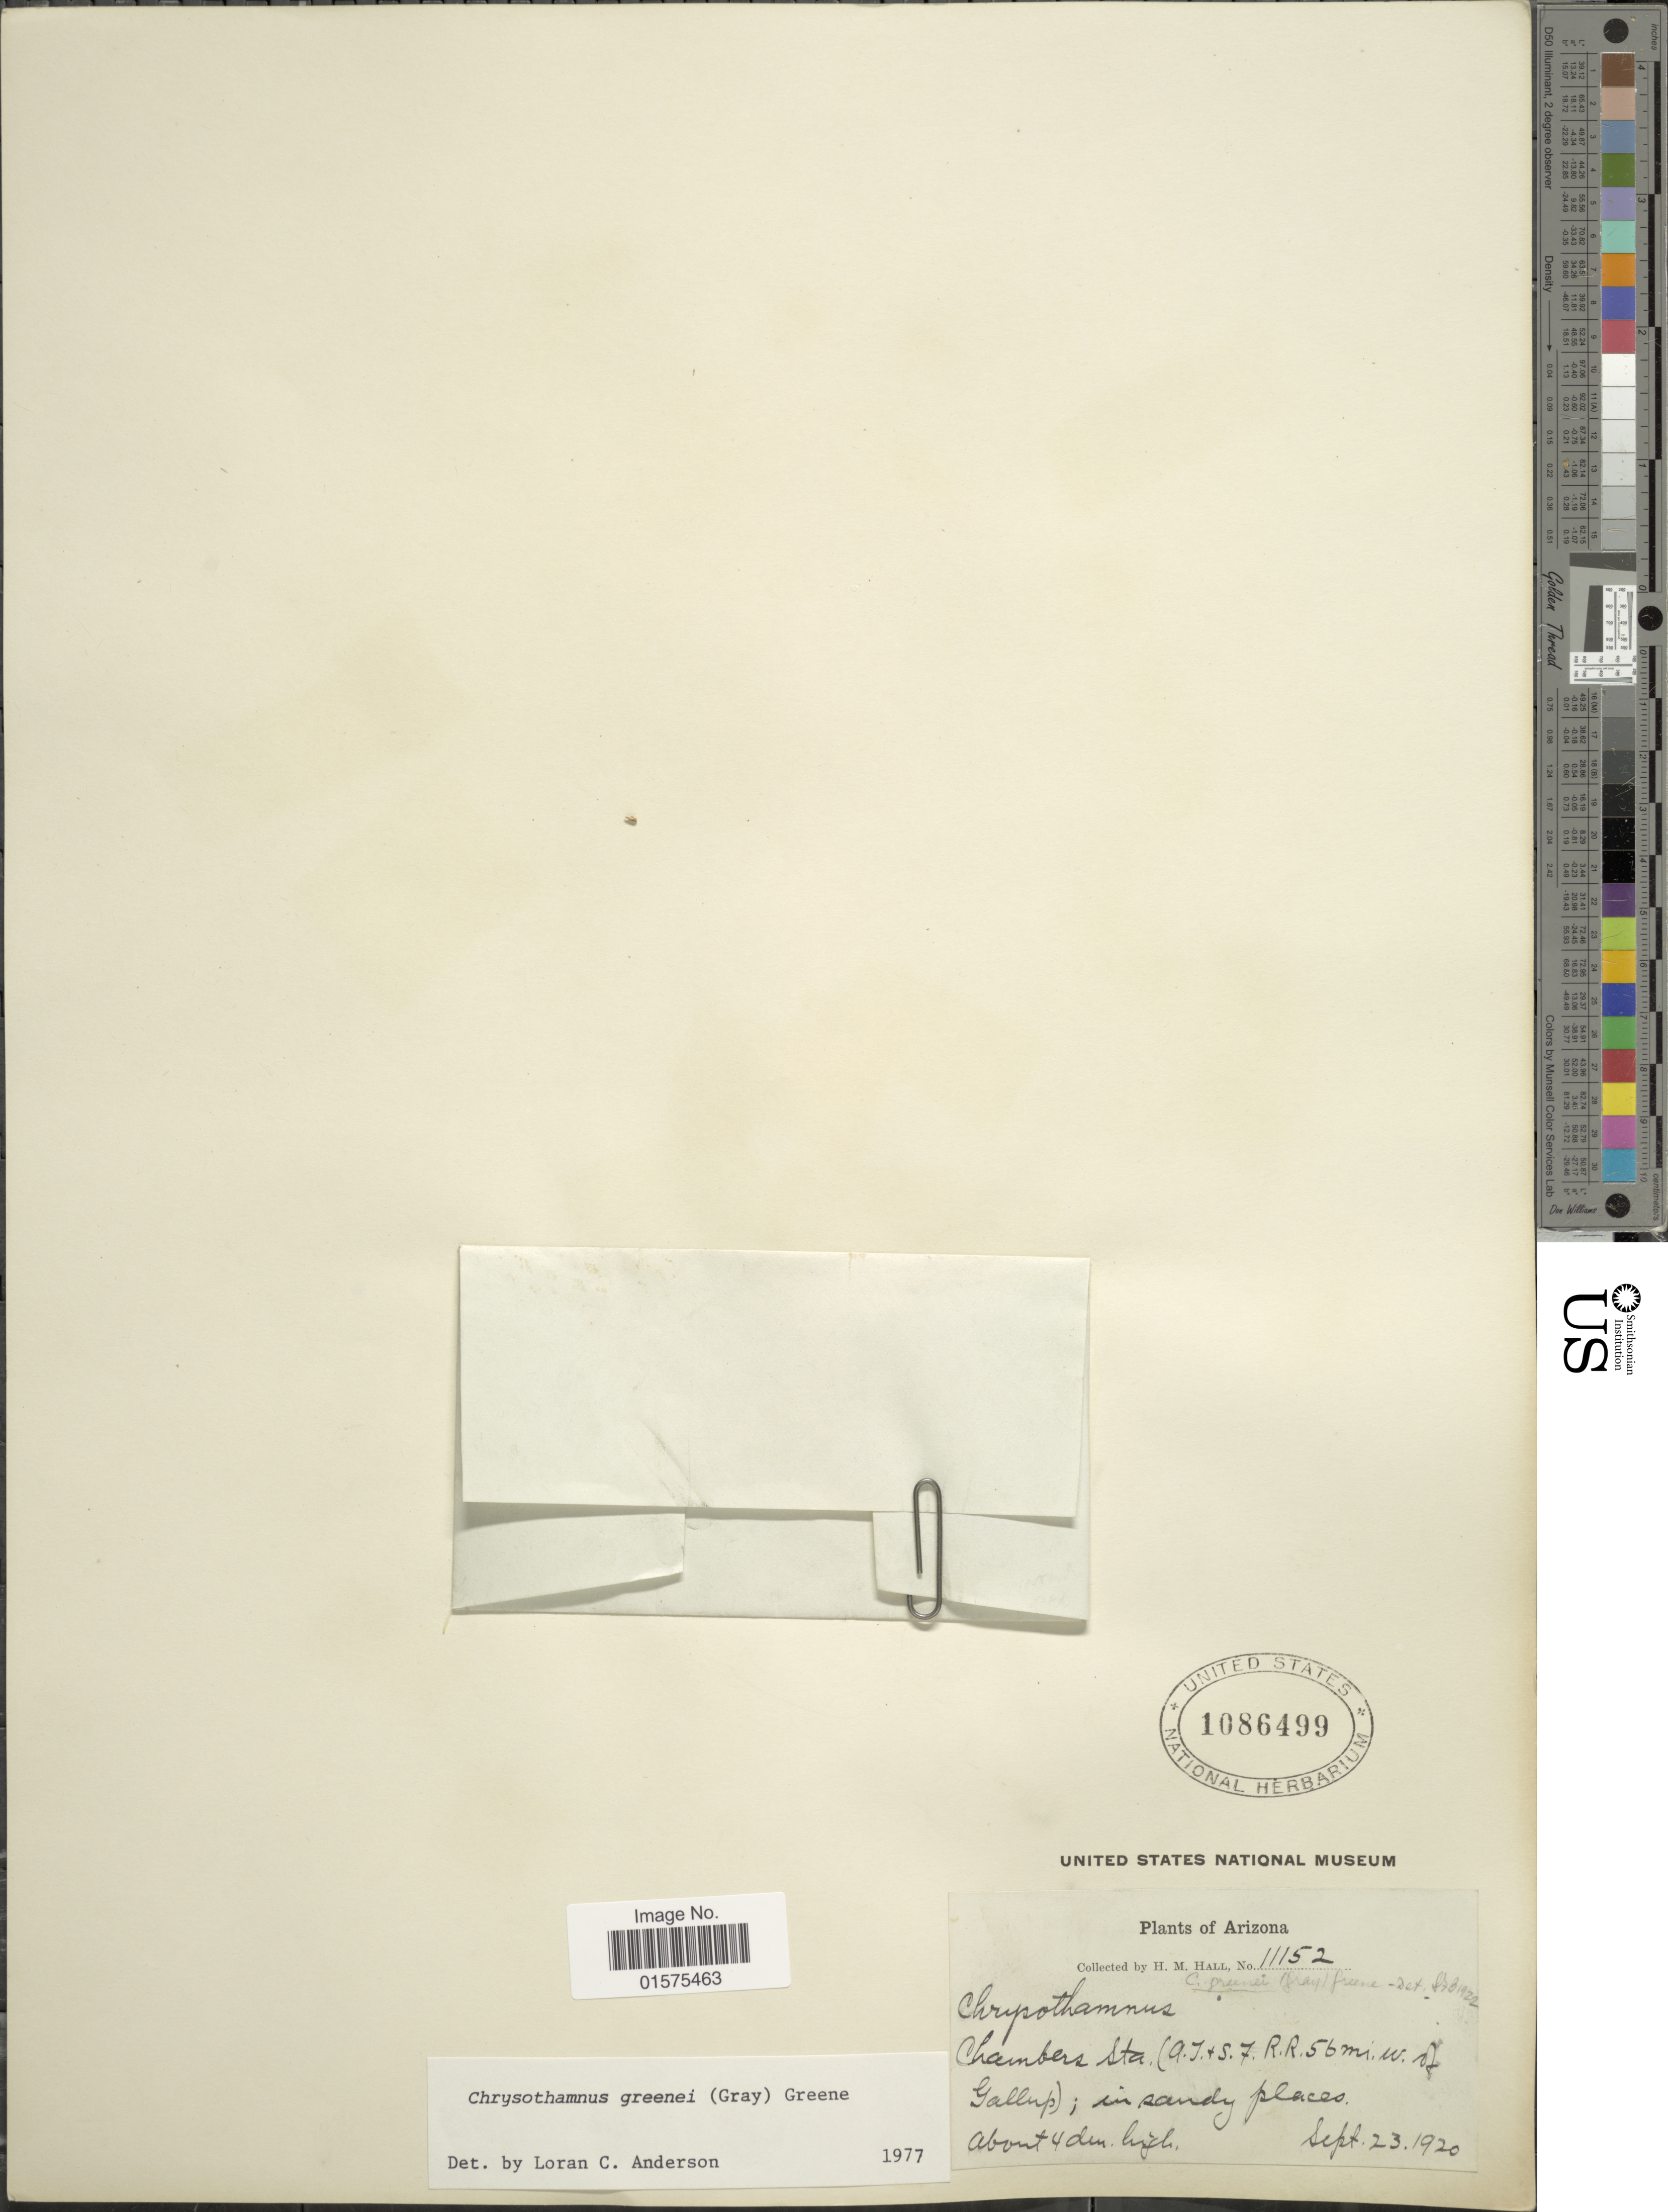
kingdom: Plantae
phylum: Tracheophyta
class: Magnoliopsida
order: Asterales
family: Asteraceae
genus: Chrysothamnus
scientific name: Chrysothamnus greenei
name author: (A. Gray) Greene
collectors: H. M. Hall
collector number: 11152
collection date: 1920-09-23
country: United States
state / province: Arizona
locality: Chambers Sta. (A. J. & S. F. 56 mi. w. of Gallup)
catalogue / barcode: US 1086499